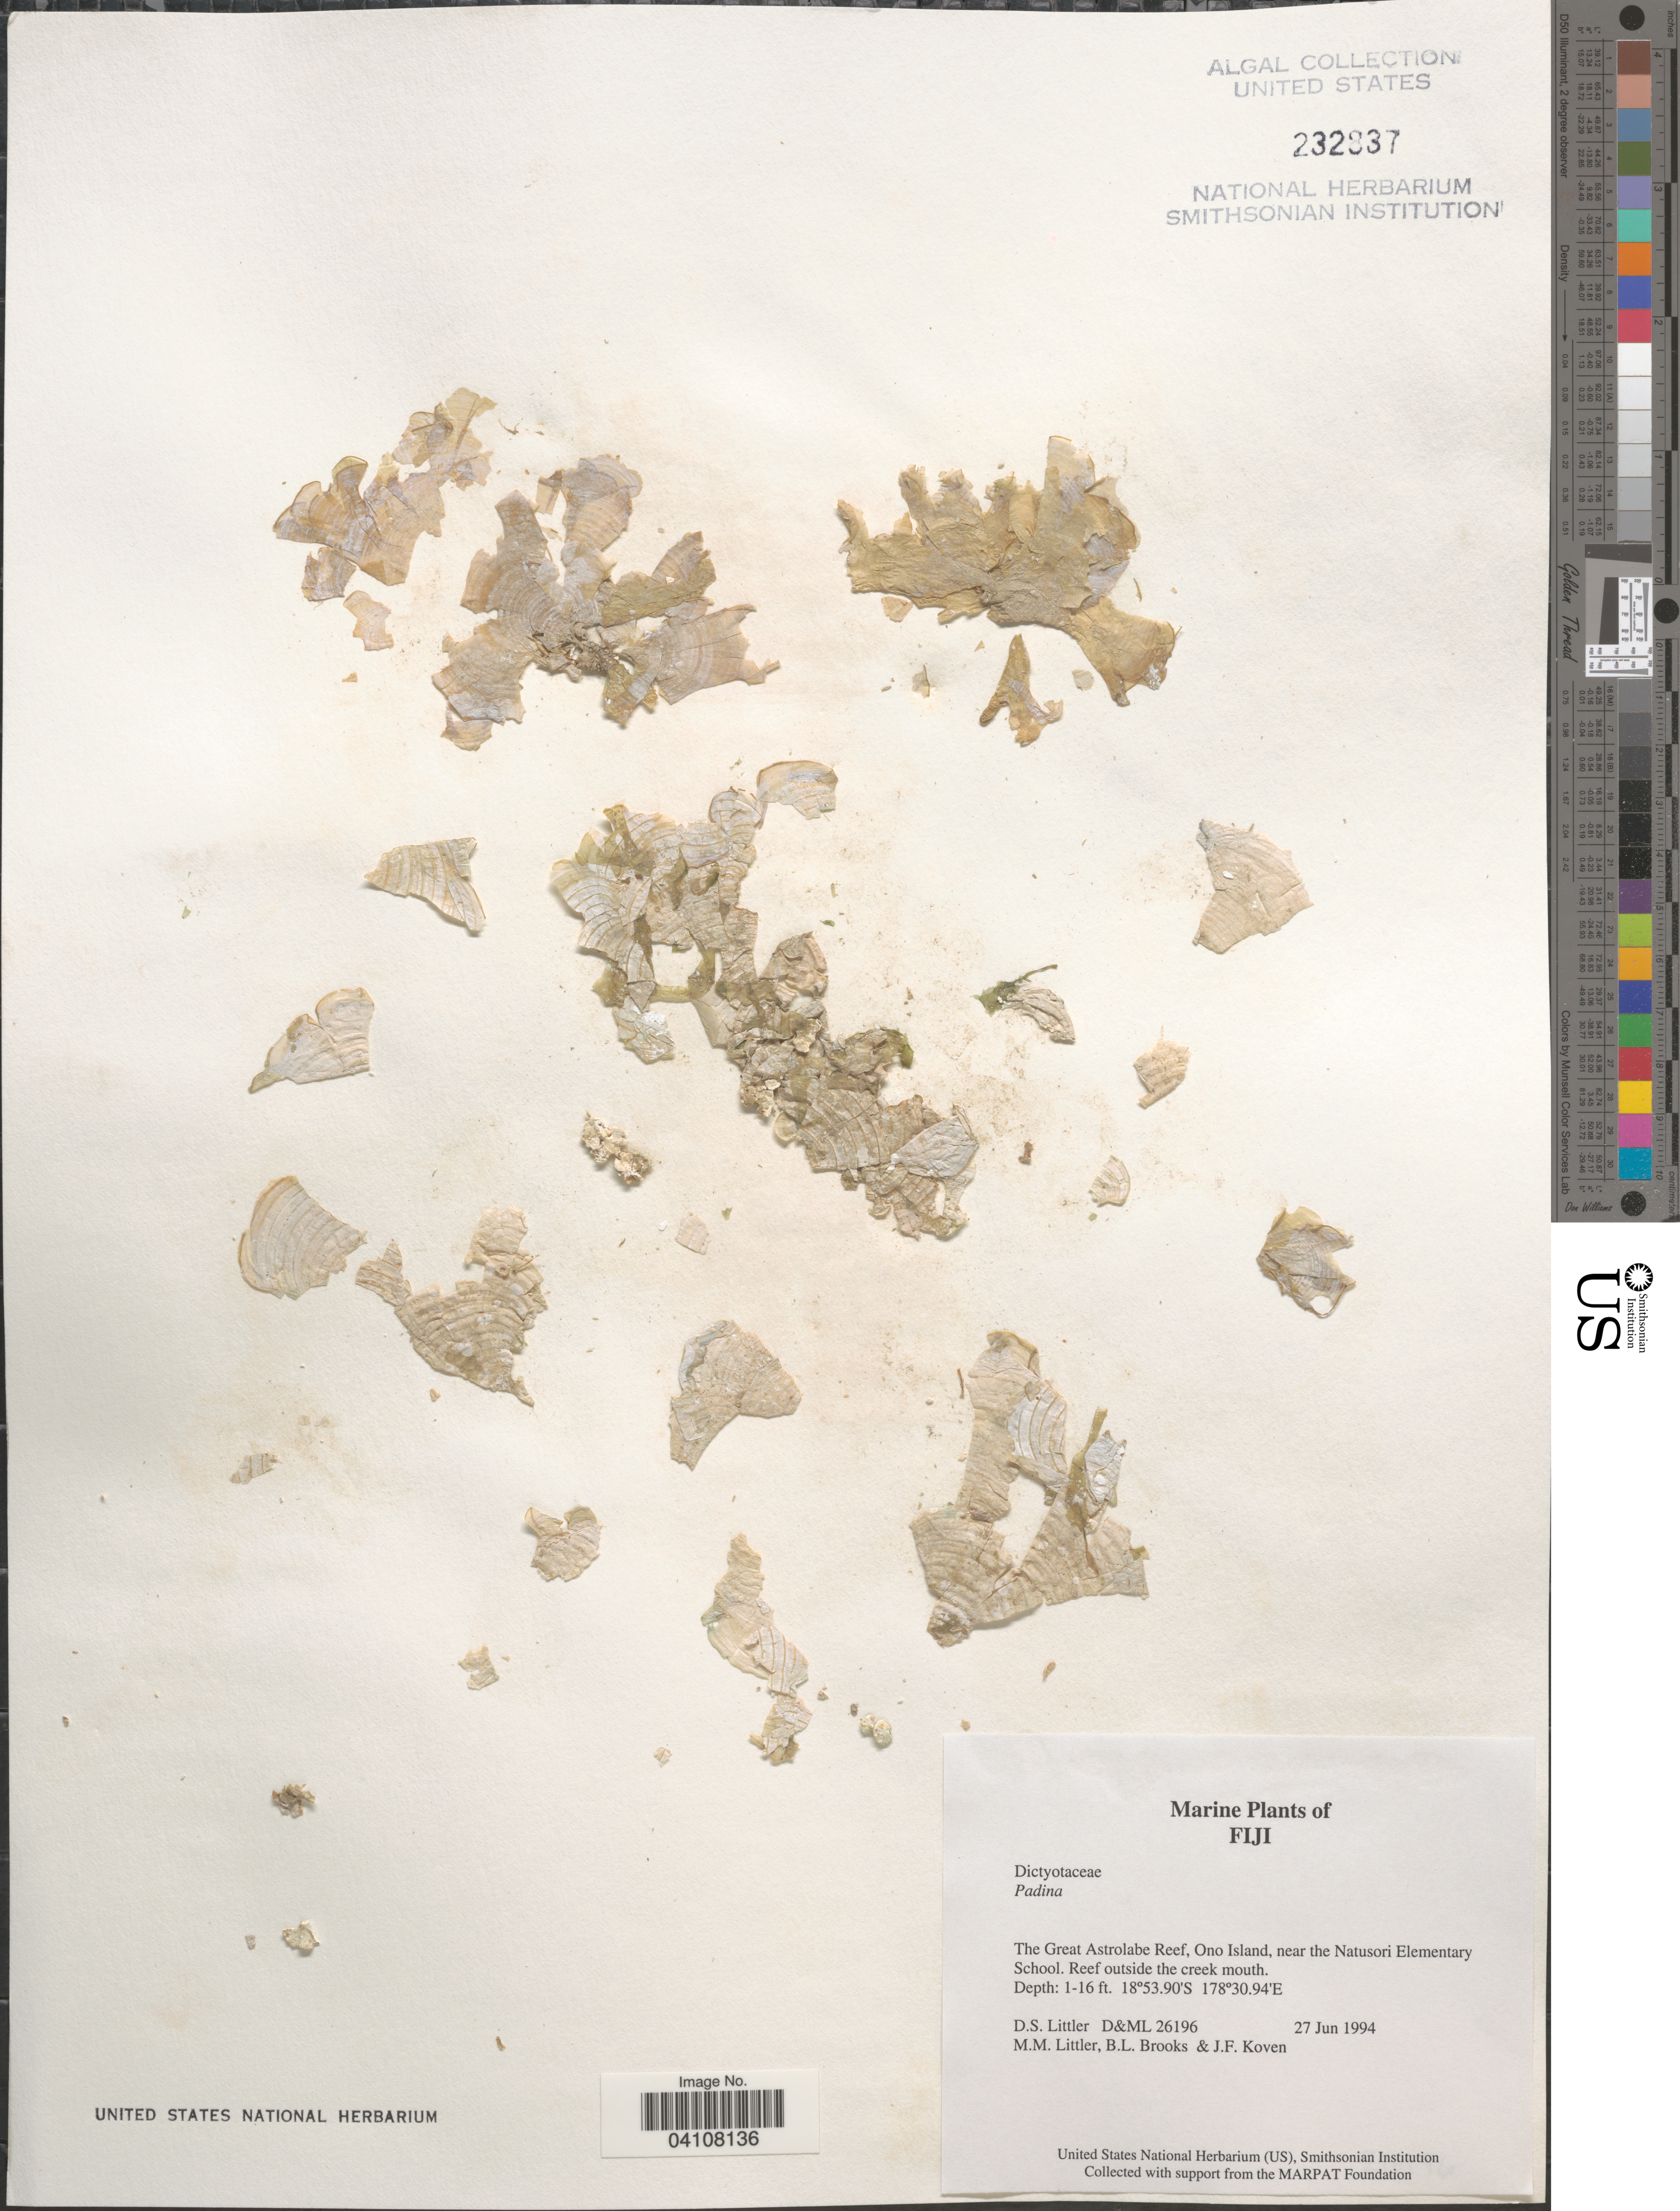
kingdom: Chromista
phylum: Ochrophyta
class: Phaeophyceae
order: Dictyotales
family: Dictyotaceae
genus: Padina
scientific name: Padina sp.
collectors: D. S. Littler, B. Brooks & J. Koven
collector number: D&ML26196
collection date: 1994-06-27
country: Fiji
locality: The Great Astrolabe Reef, Ono Island, near the Natusori Elementary School. Reef outside the creek mouth.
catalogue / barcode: US 232837